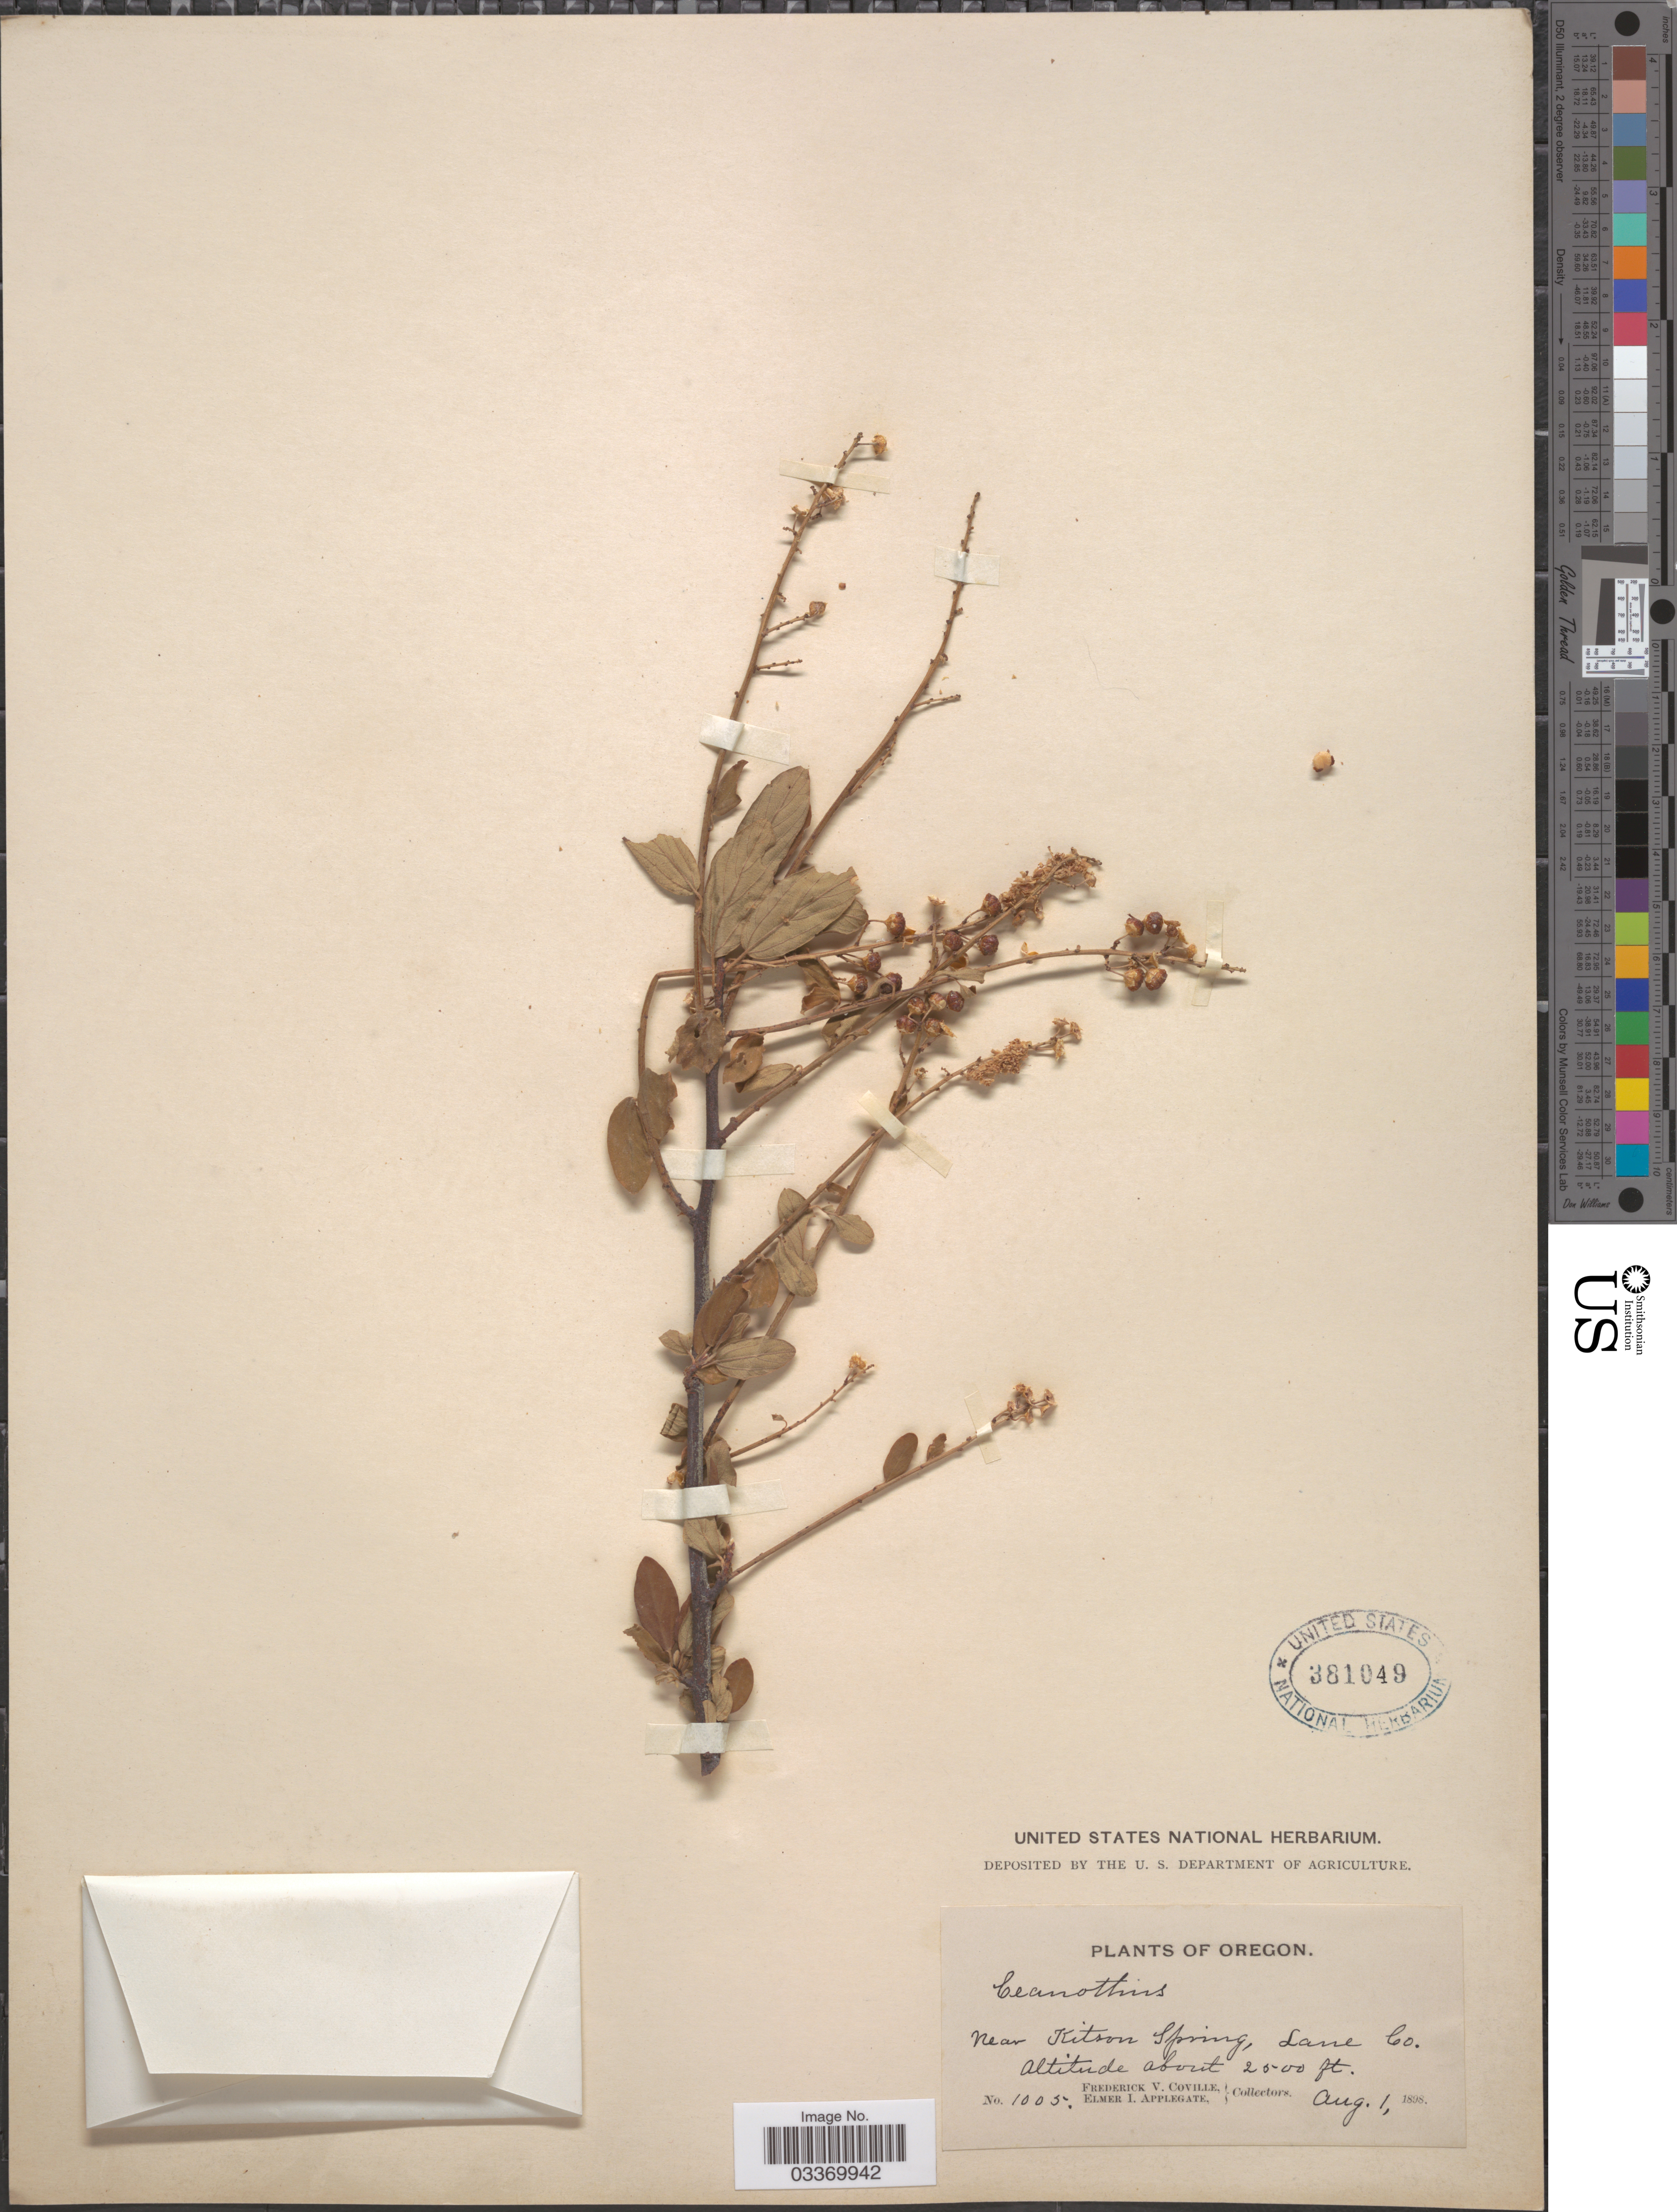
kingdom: Plantae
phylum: Tracheophyta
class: Magnoliopsida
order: Rosales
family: Rhamnaceae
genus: Ceanothus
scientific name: Ceanothus parryi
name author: Trel.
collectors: F. V. Coville & E. I. Applegate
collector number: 1005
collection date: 1898-08-01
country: United States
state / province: Oregon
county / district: Lane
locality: Near Kitson Spring, Lane Co.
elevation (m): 762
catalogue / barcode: US 381049